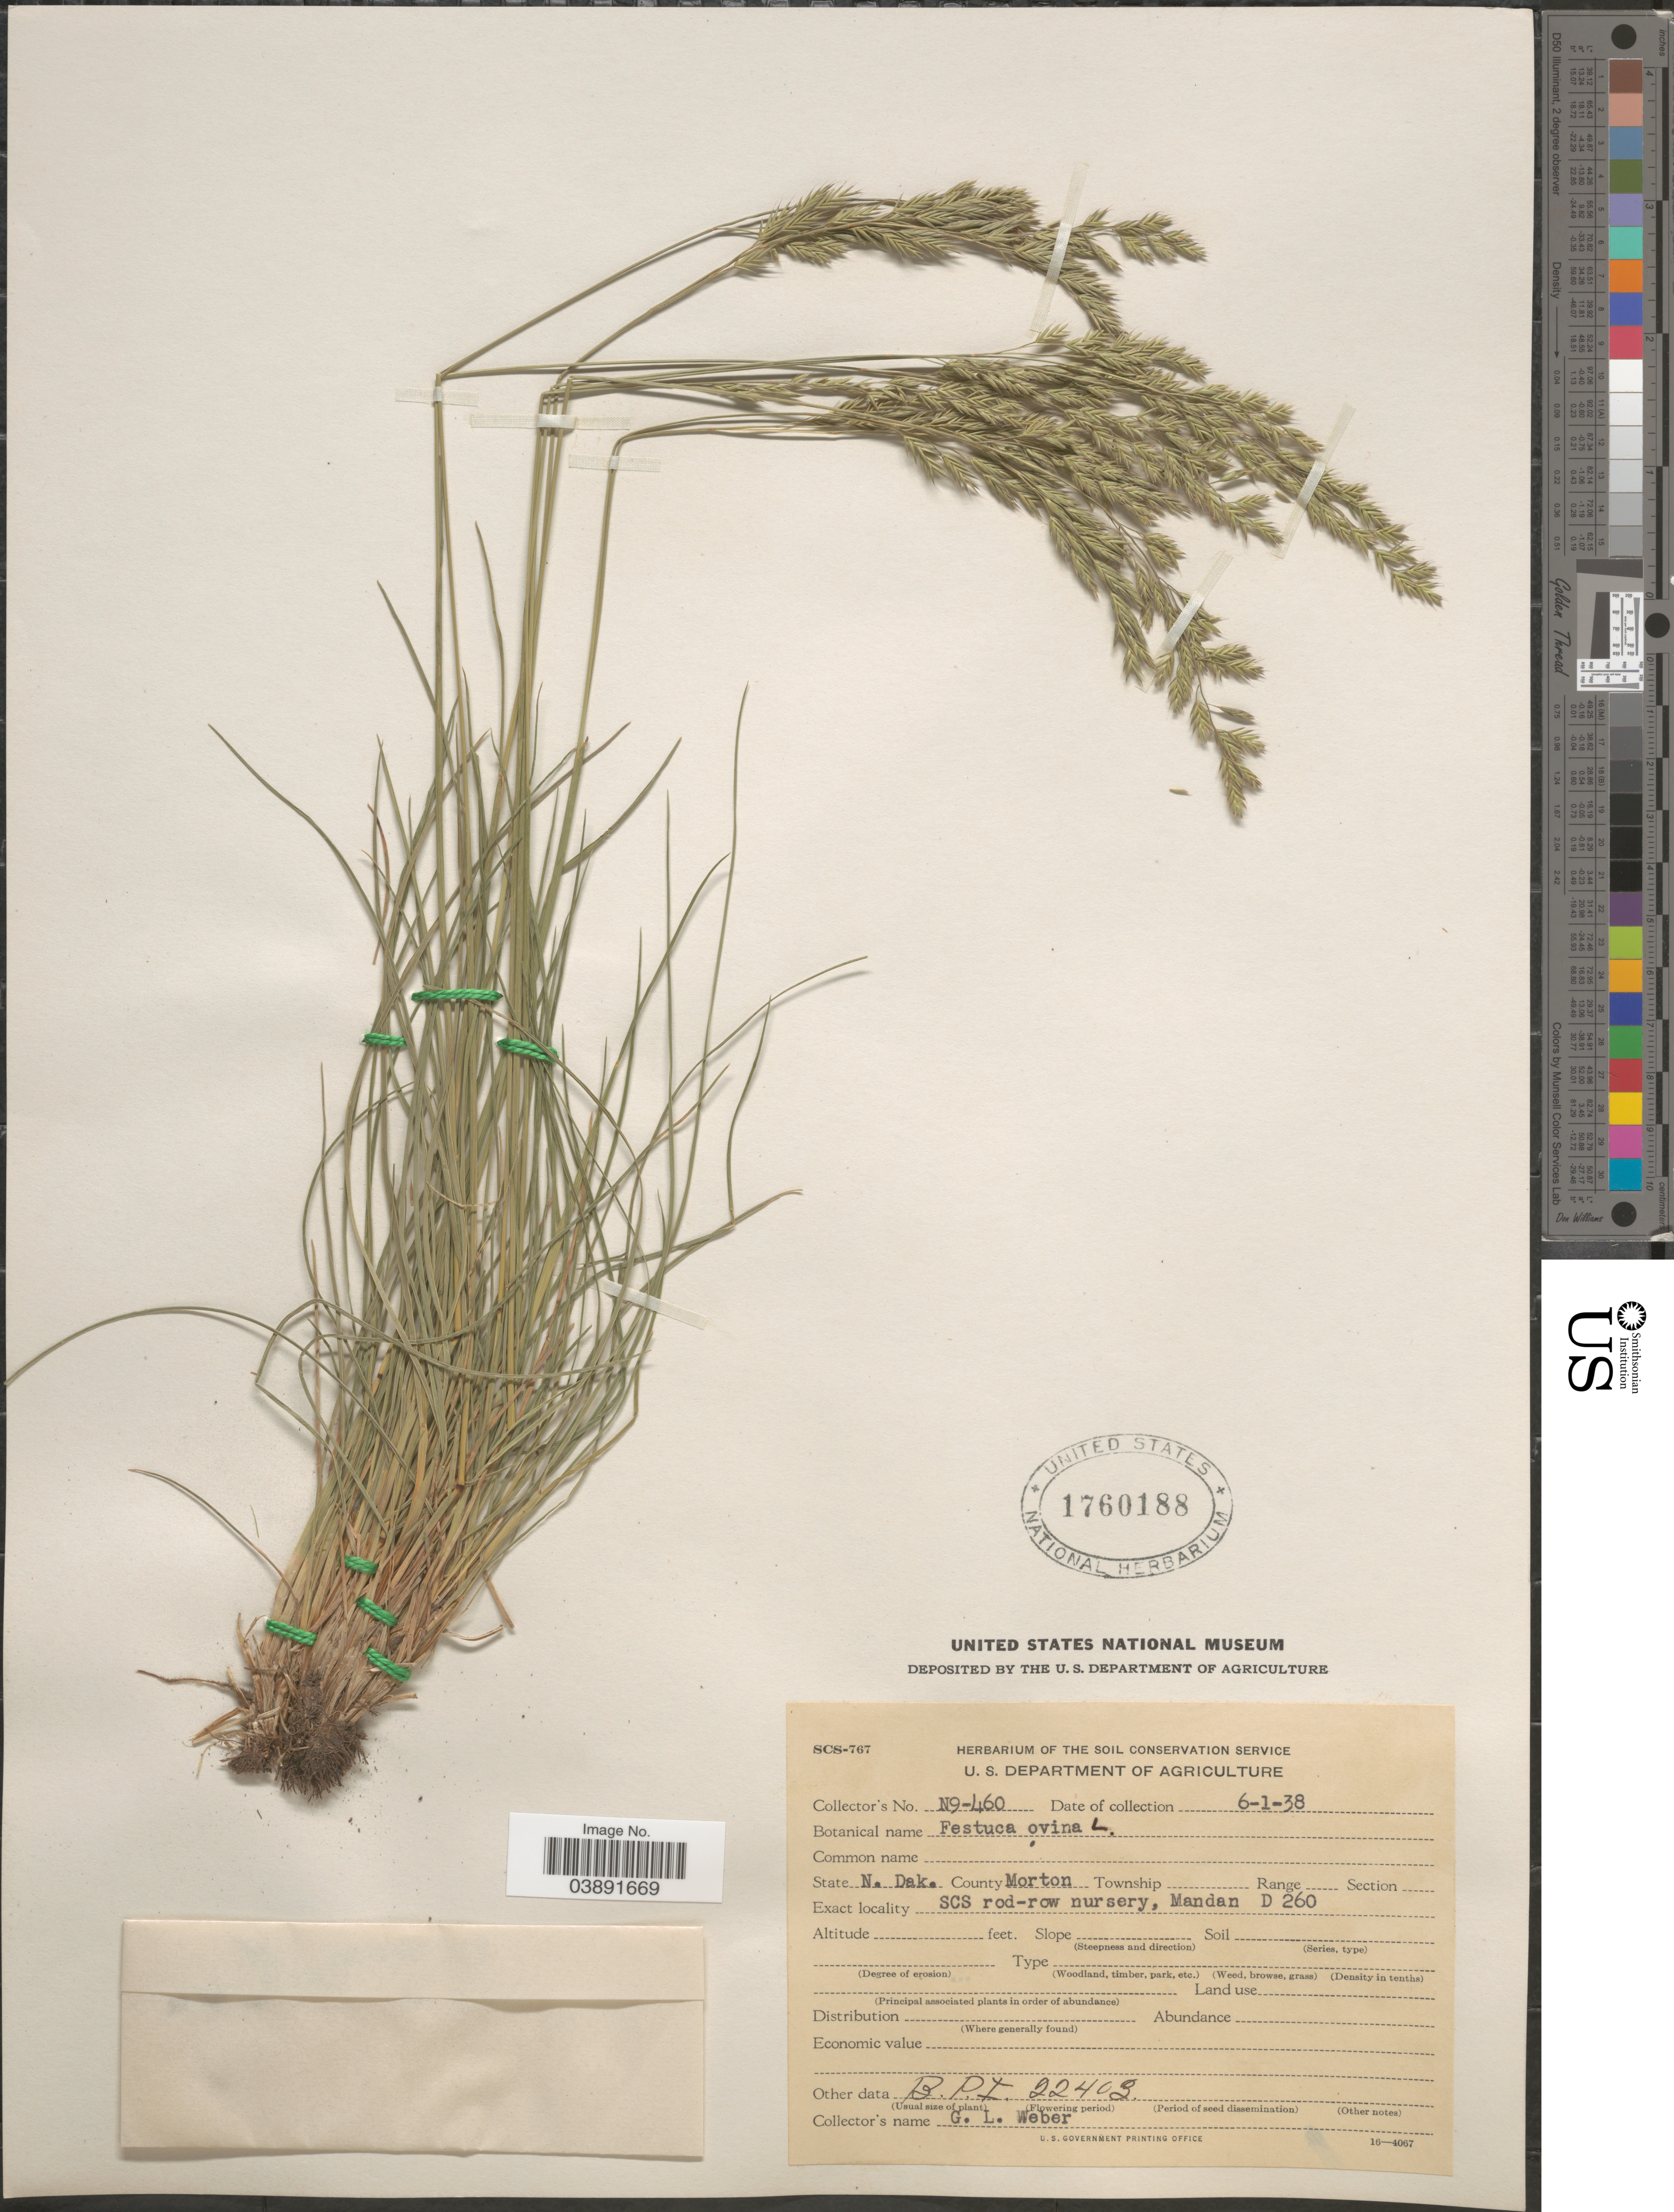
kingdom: Plantae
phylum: Tracheophyta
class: Liliopsida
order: Poales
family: Poaceae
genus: Festuca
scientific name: Festuca ovina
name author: L.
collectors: G. Weber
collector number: N9-460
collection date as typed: Transcribed d/m/y: 1/6/38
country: United States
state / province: North Dakota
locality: County Morton. SCS rod-row nursery, Mandan D260.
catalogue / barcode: US 1760188